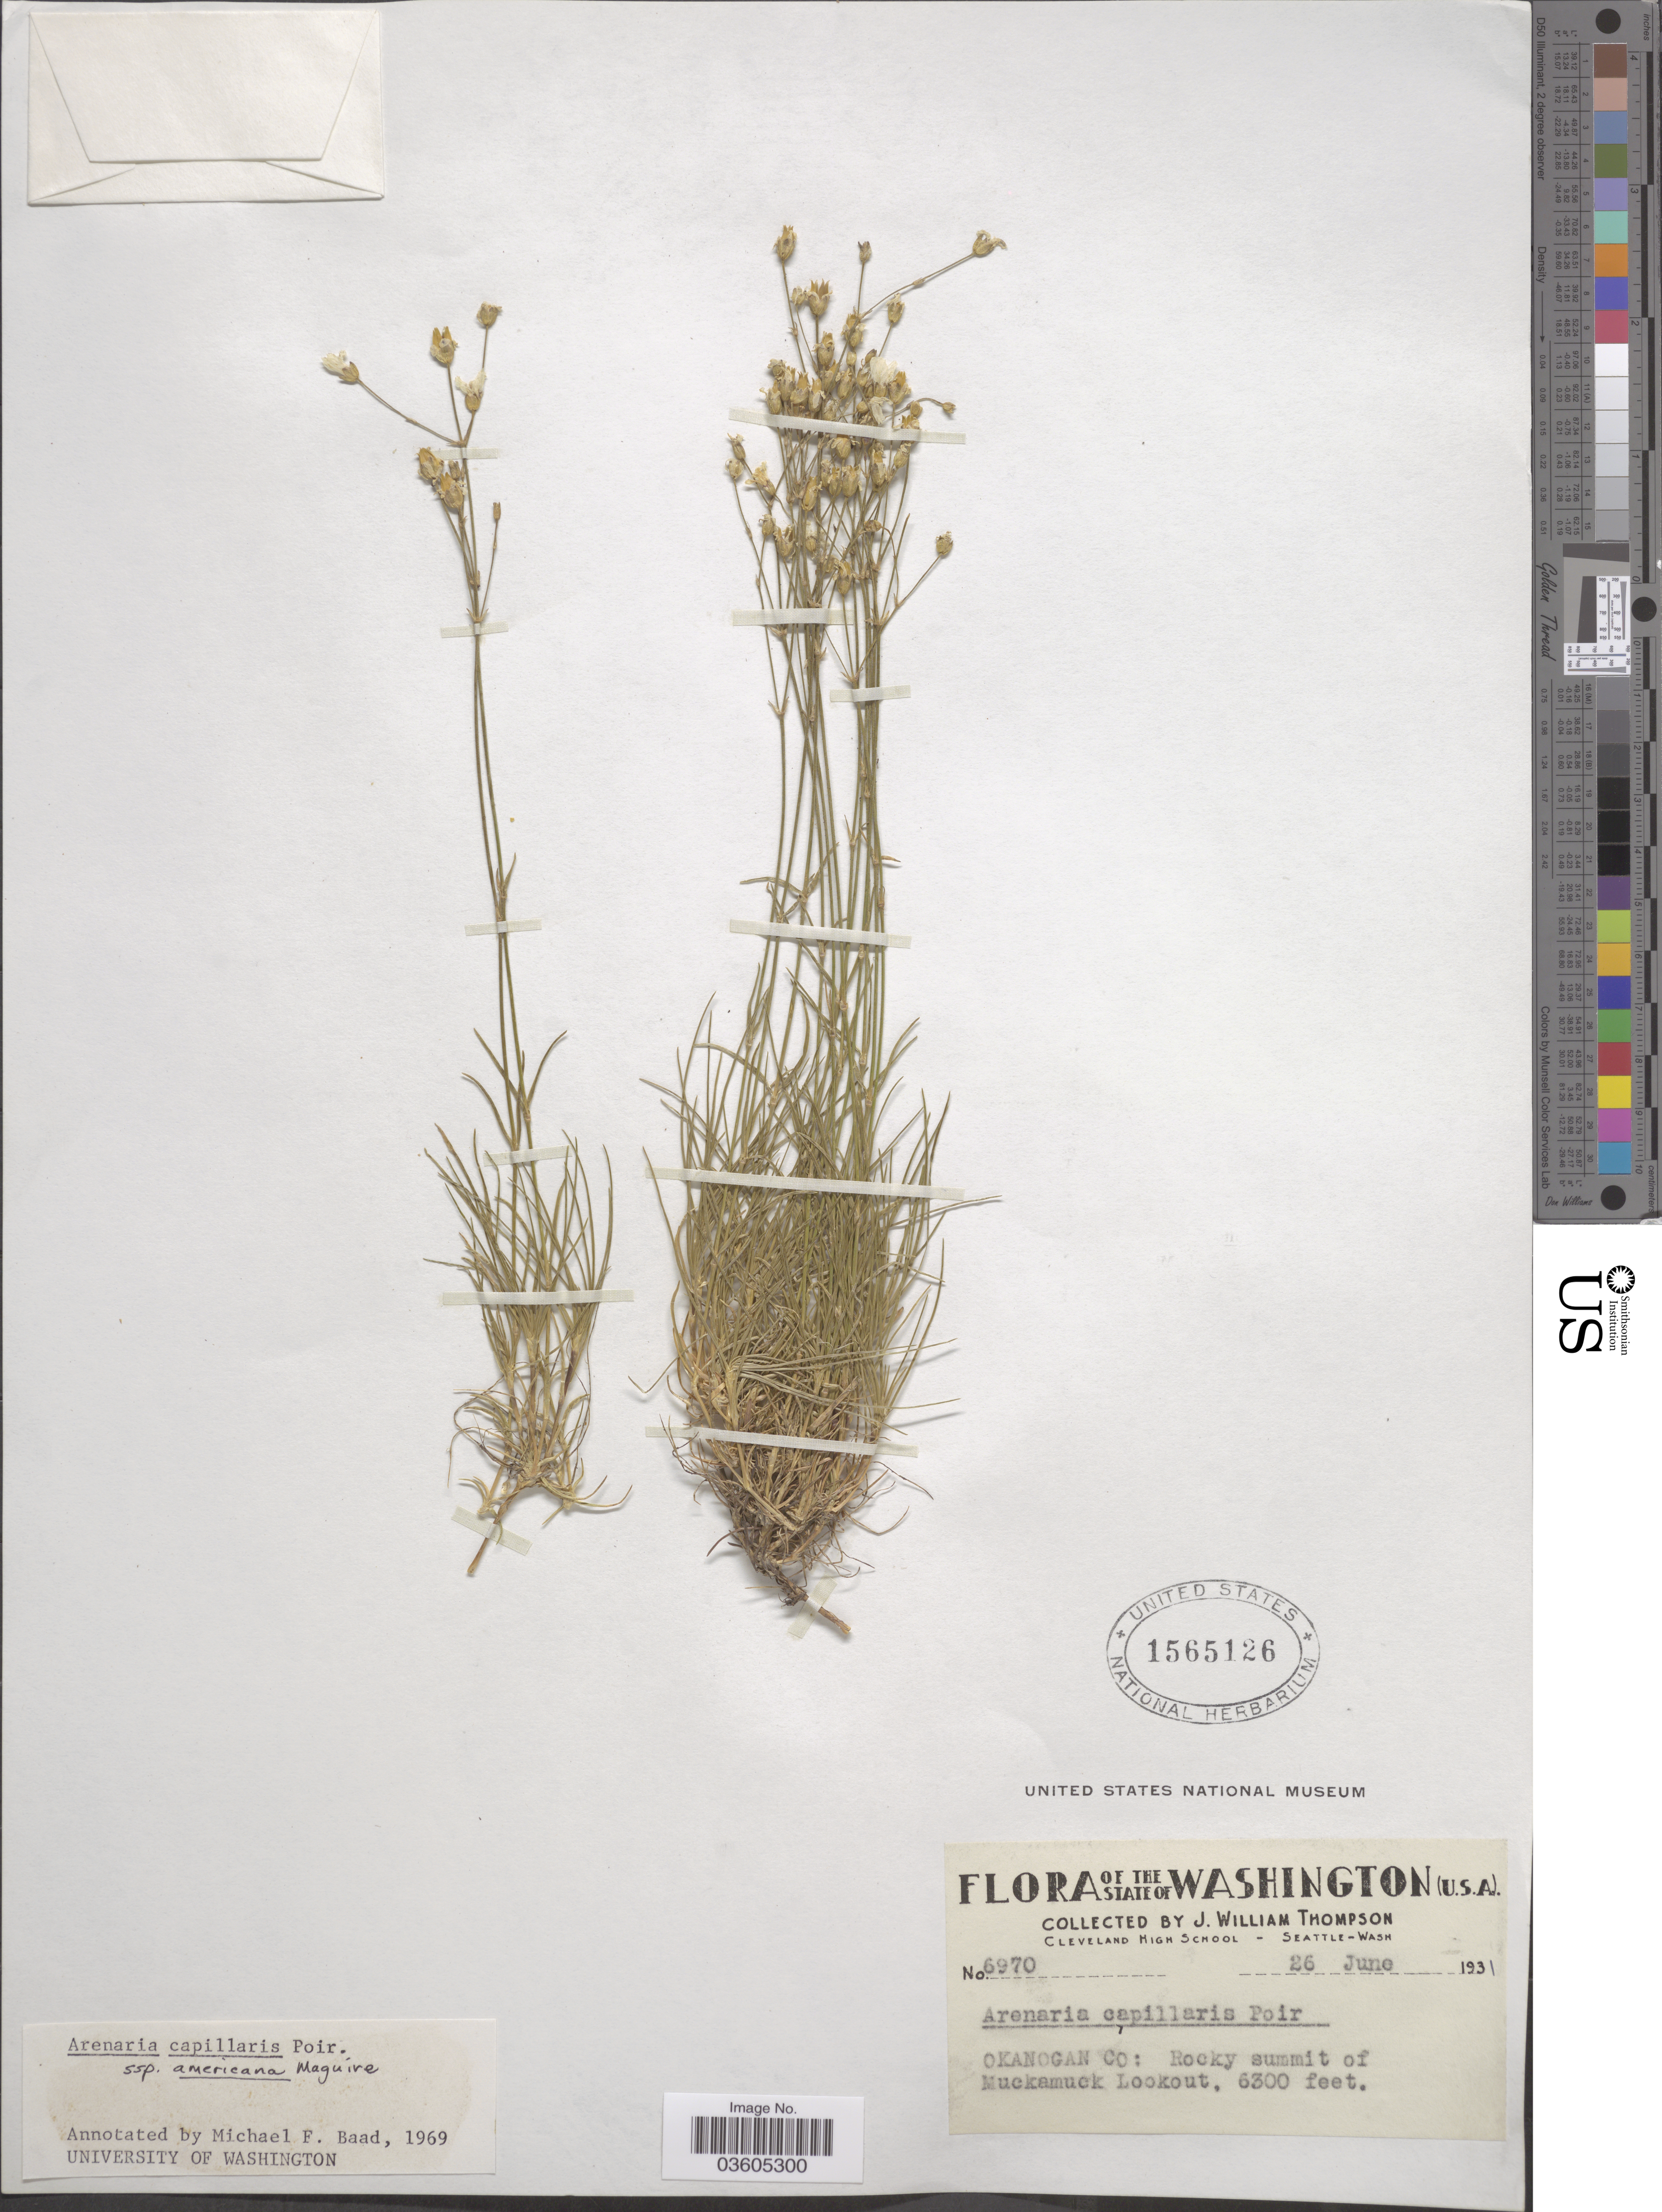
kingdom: Plantae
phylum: Tracheophyta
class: Magnoliopsida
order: Caryophyllales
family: Caryophyllaceae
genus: Eremogone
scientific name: Eremogone capillaris var. americana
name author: (Maguire) R.L. Hartm. & Rabeler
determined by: U.S. National Herbarium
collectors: J. W. Thompson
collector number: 6970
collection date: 1931-06-26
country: United States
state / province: Washington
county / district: Okanogan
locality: Okanogan Co: Rocky summit of Muckamuck Lookout.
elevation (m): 1920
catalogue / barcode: US 1565126